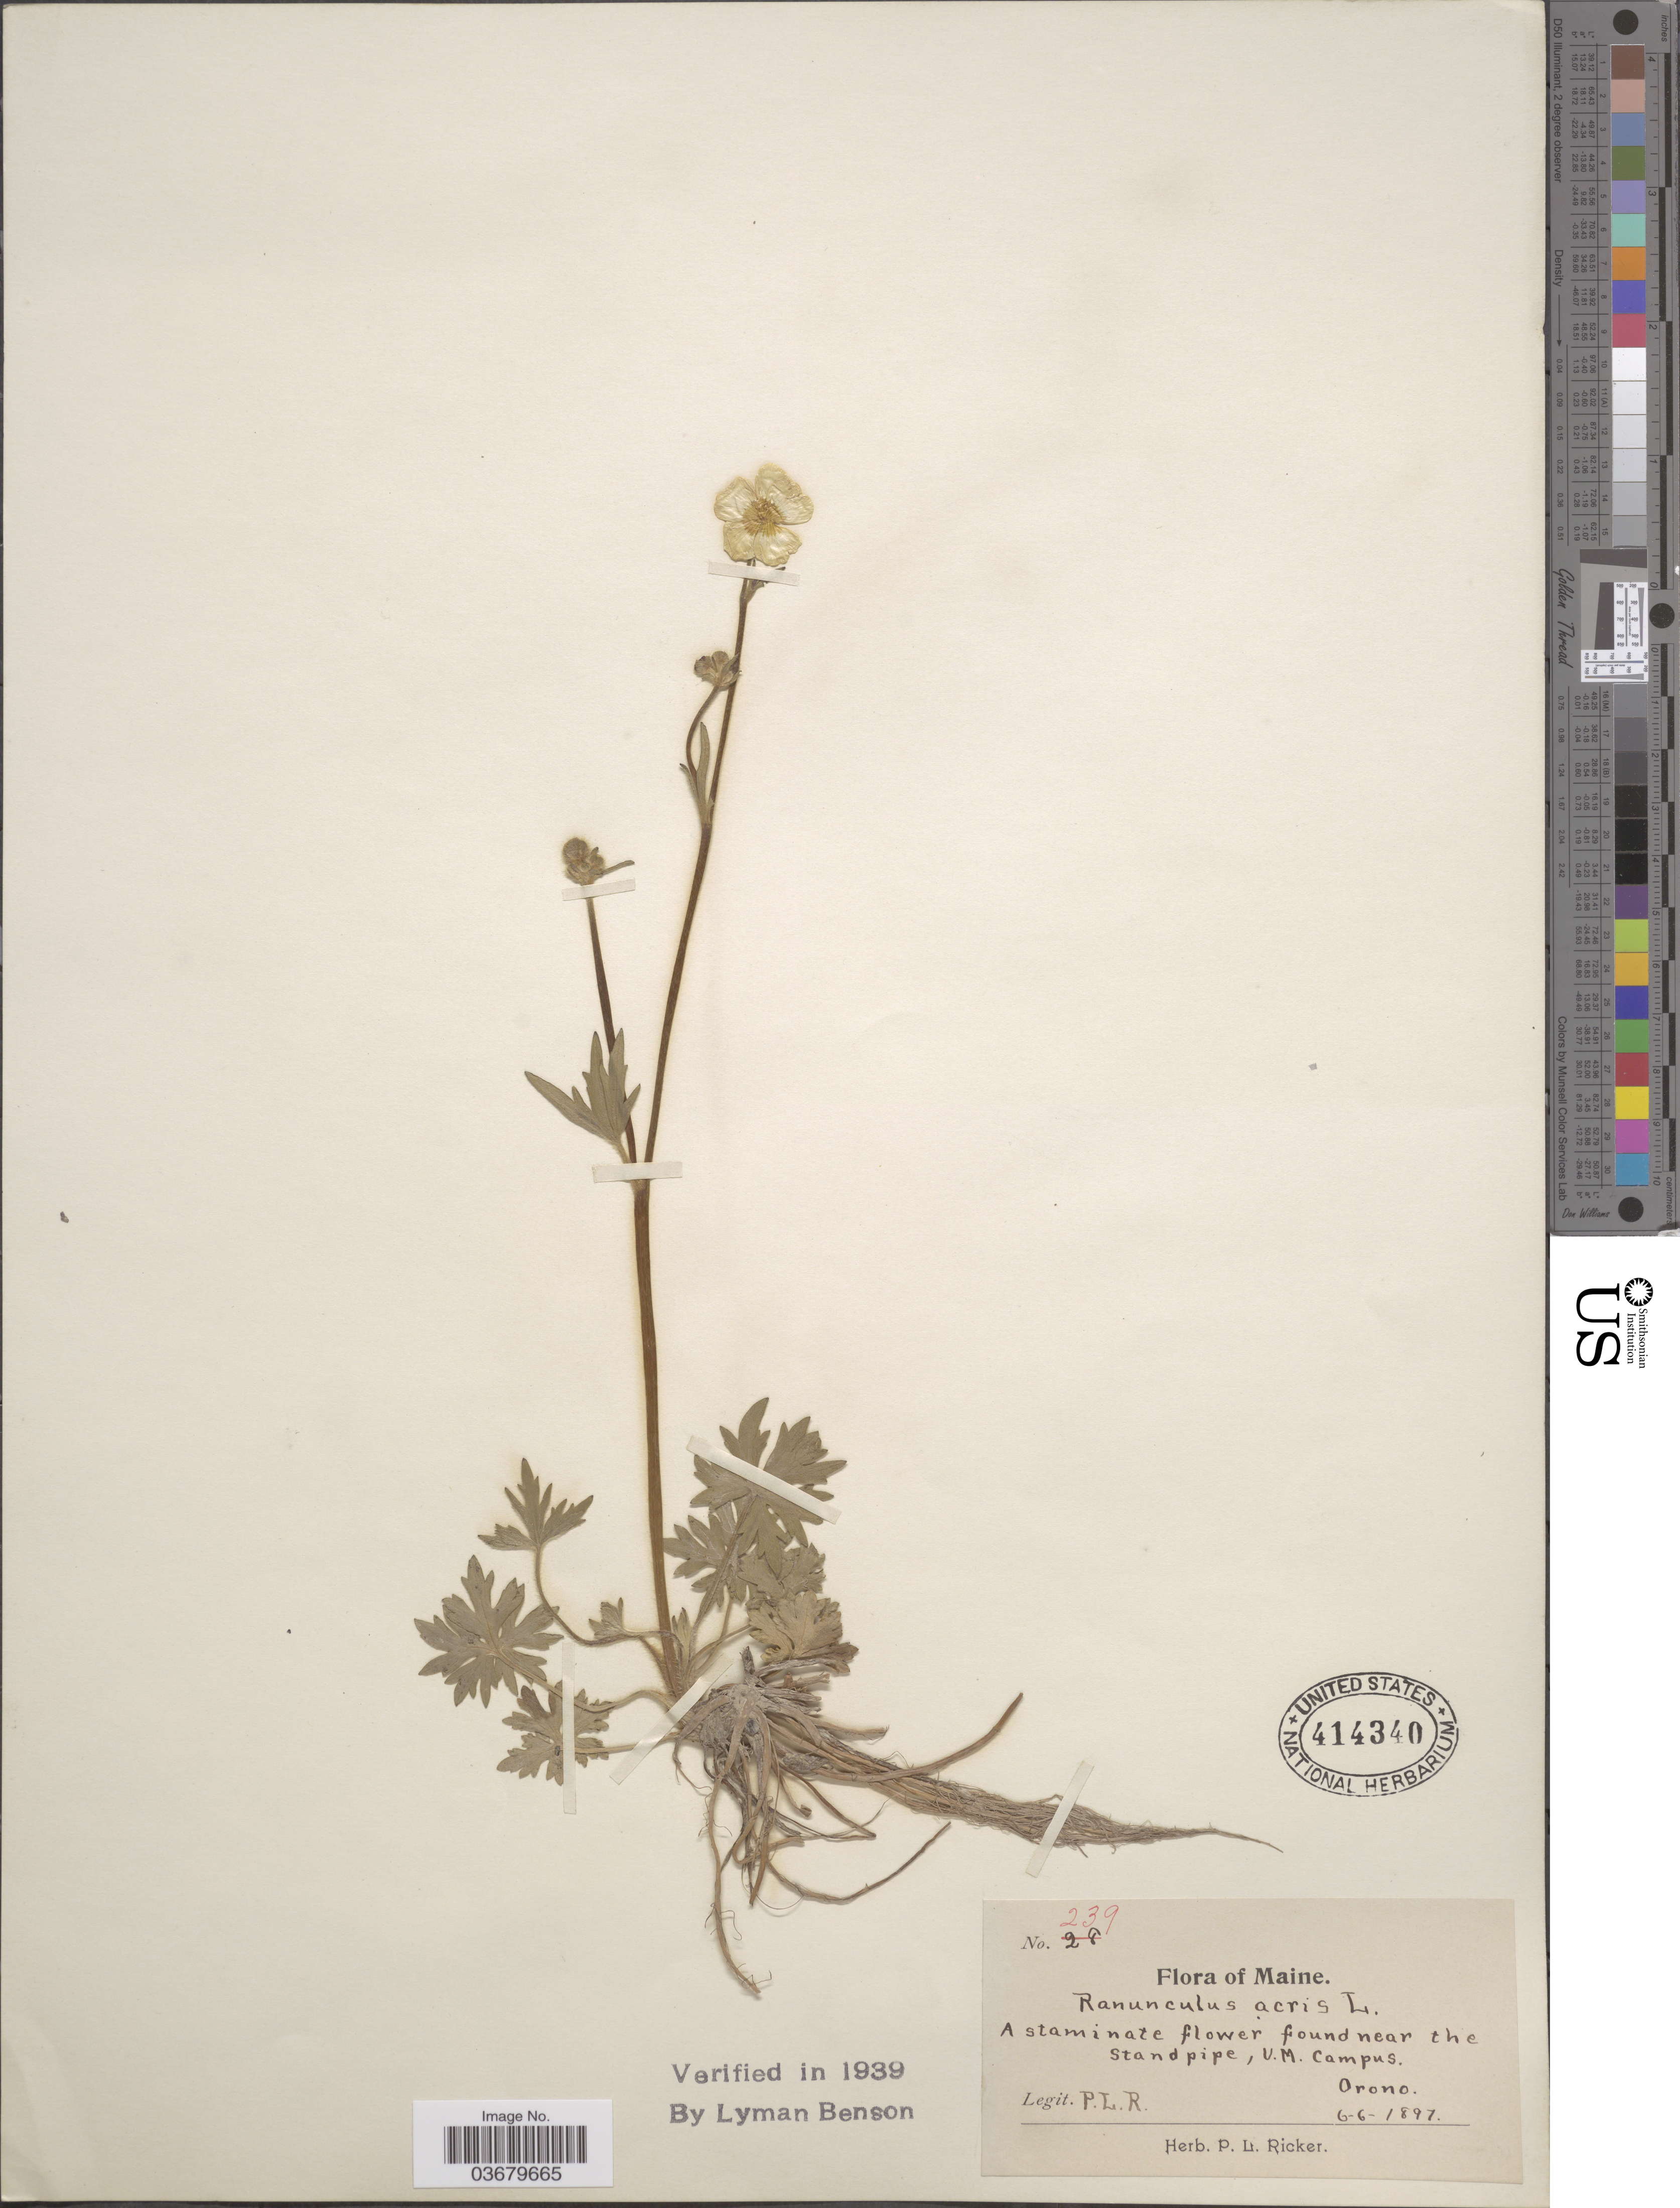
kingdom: Plantae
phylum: Tracheophyta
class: Magnoliopsida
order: Ranunculales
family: Ranunculaceae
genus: Ranunculus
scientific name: Ranunculus acris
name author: L.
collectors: P. Ricker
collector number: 239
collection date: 1897-06-06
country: United States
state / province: Maine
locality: Near the standpipe, V.M. Campus. Orono.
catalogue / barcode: US 414340